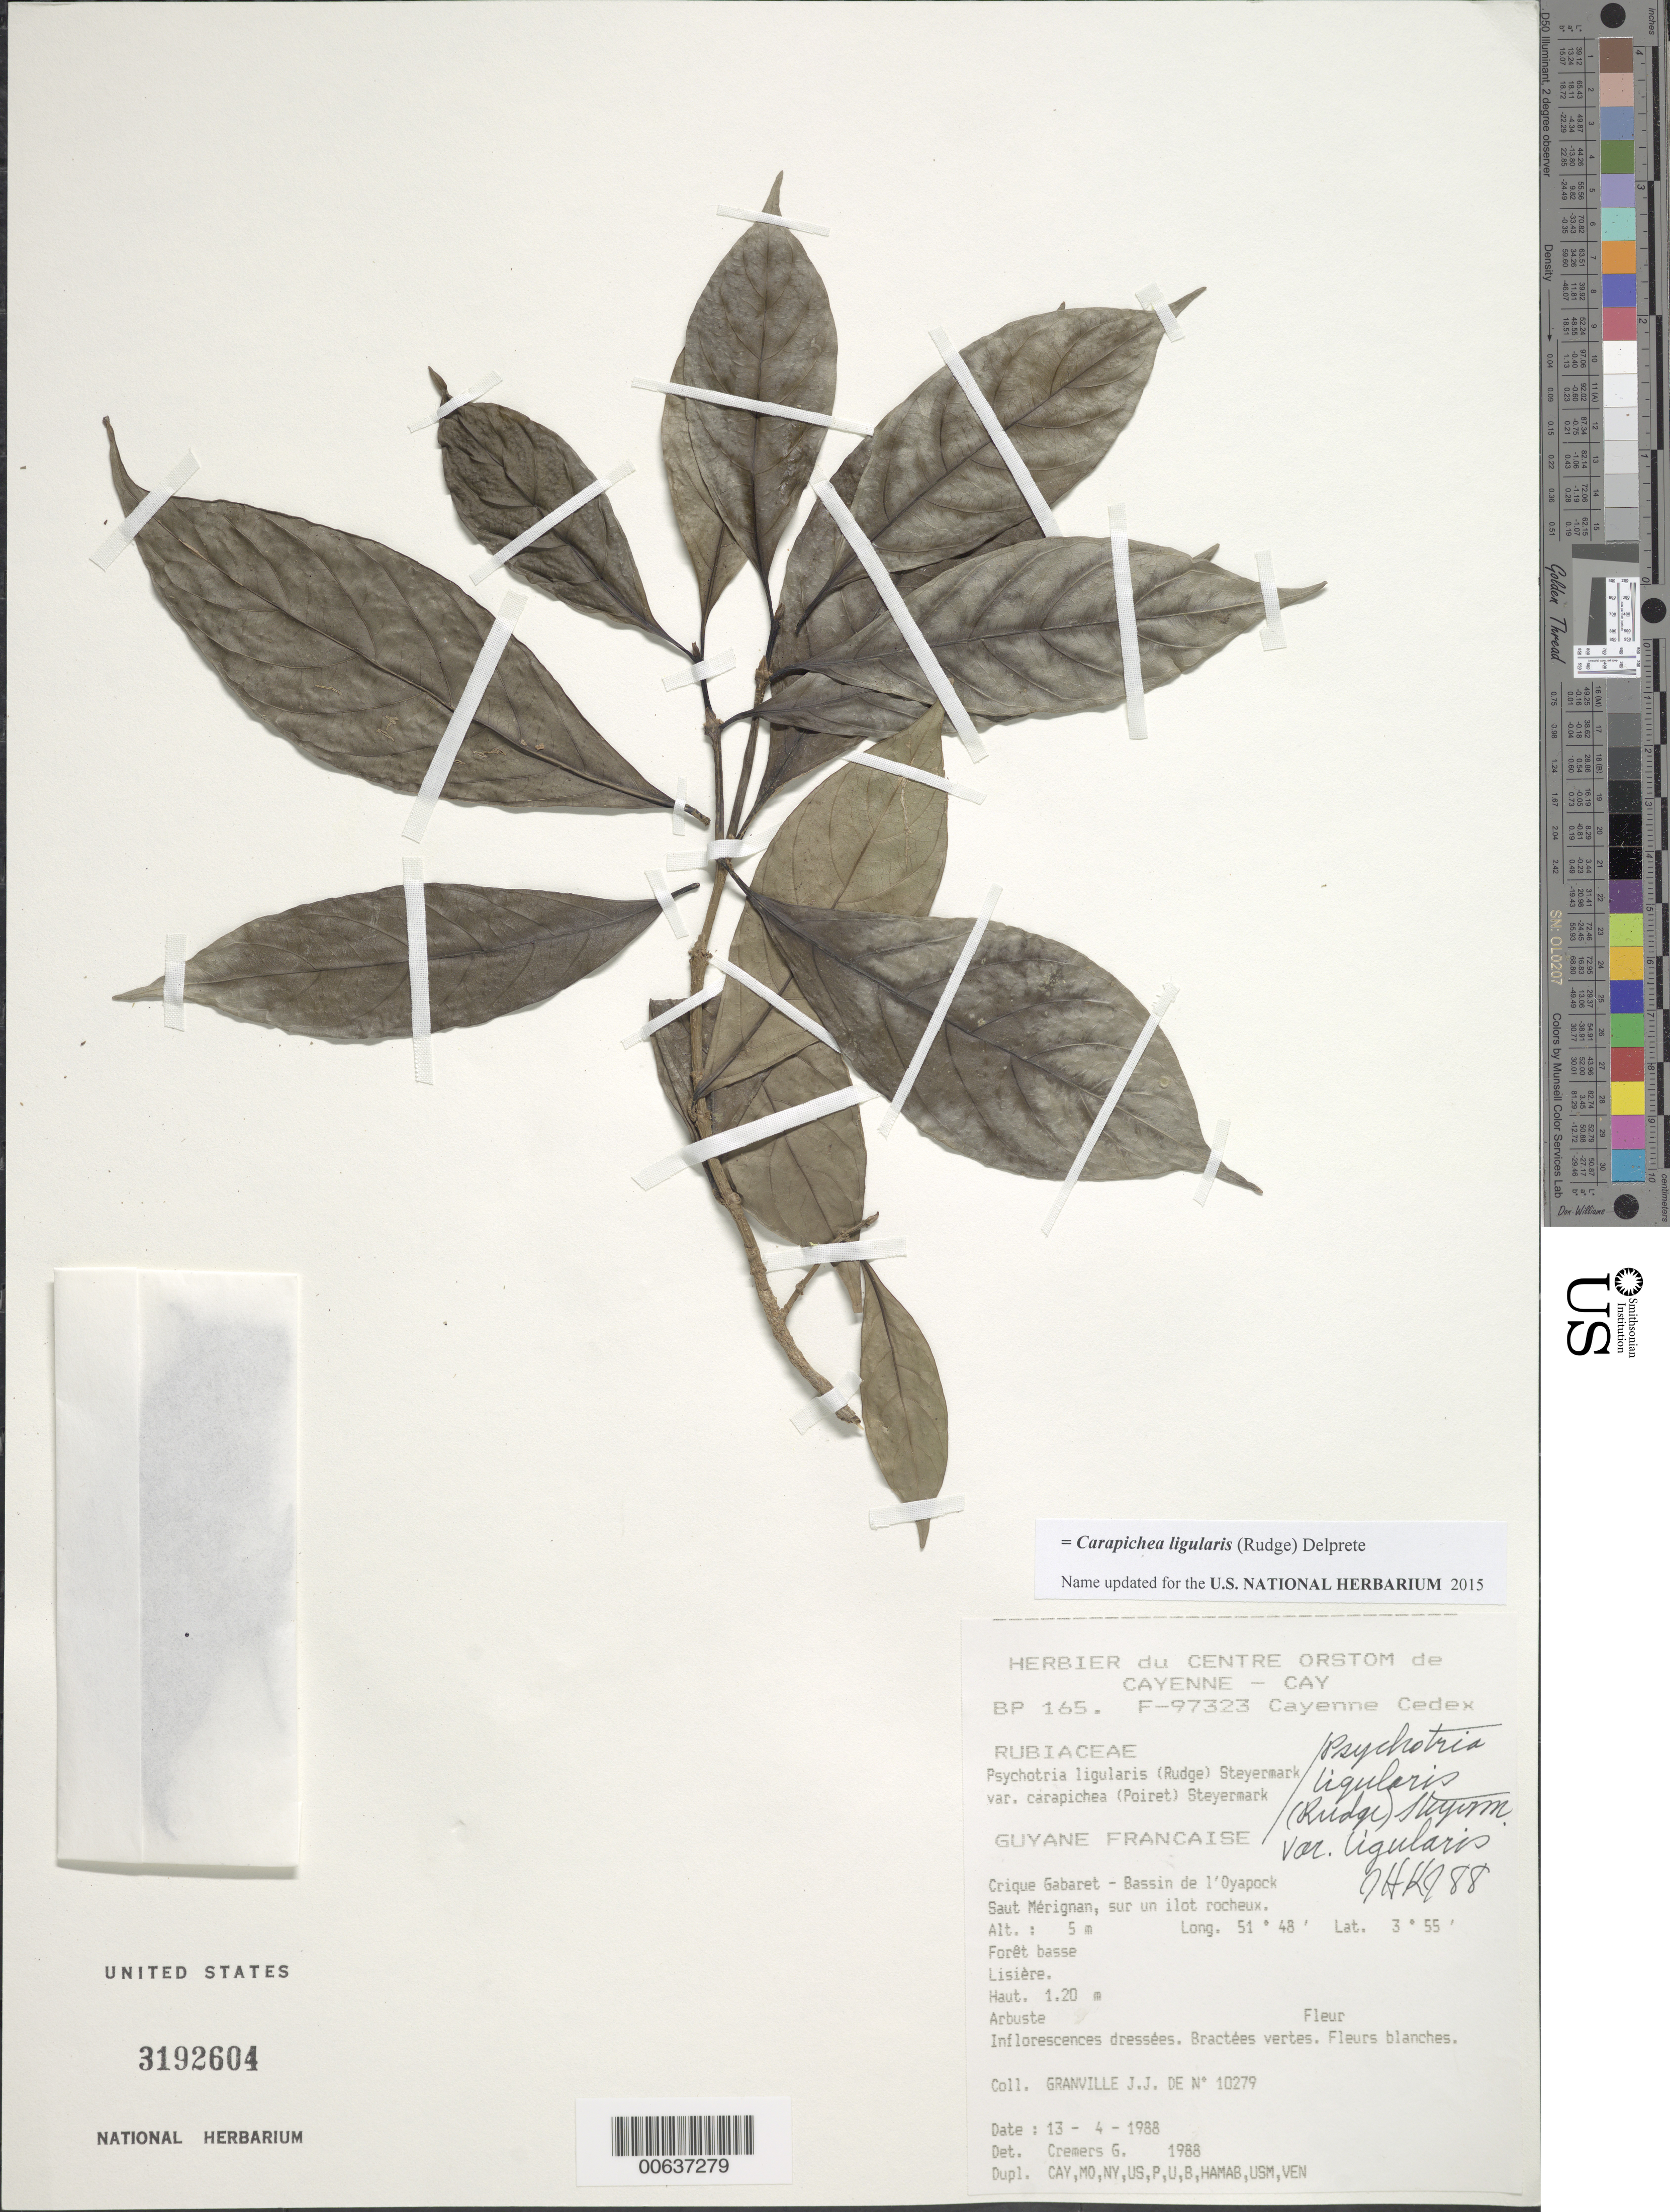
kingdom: Plantae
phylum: Tracheophyta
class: Magnoliopsida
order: Gentianales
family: Rubiaceae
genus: Psychotria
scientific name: Psychotria ligularis var. ligularis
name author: Steyerm.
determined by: Kirkbride, J. H.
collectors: J.-J. de Granville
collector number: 10279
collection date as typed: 13-Apr-88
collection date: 1988-04-13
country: French Guiana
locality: Crique Gabaret, Bassin de l'Oyapock, Saut Mérignan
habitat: Foret basse, lisiere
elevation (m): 5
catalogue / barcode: US 3192604